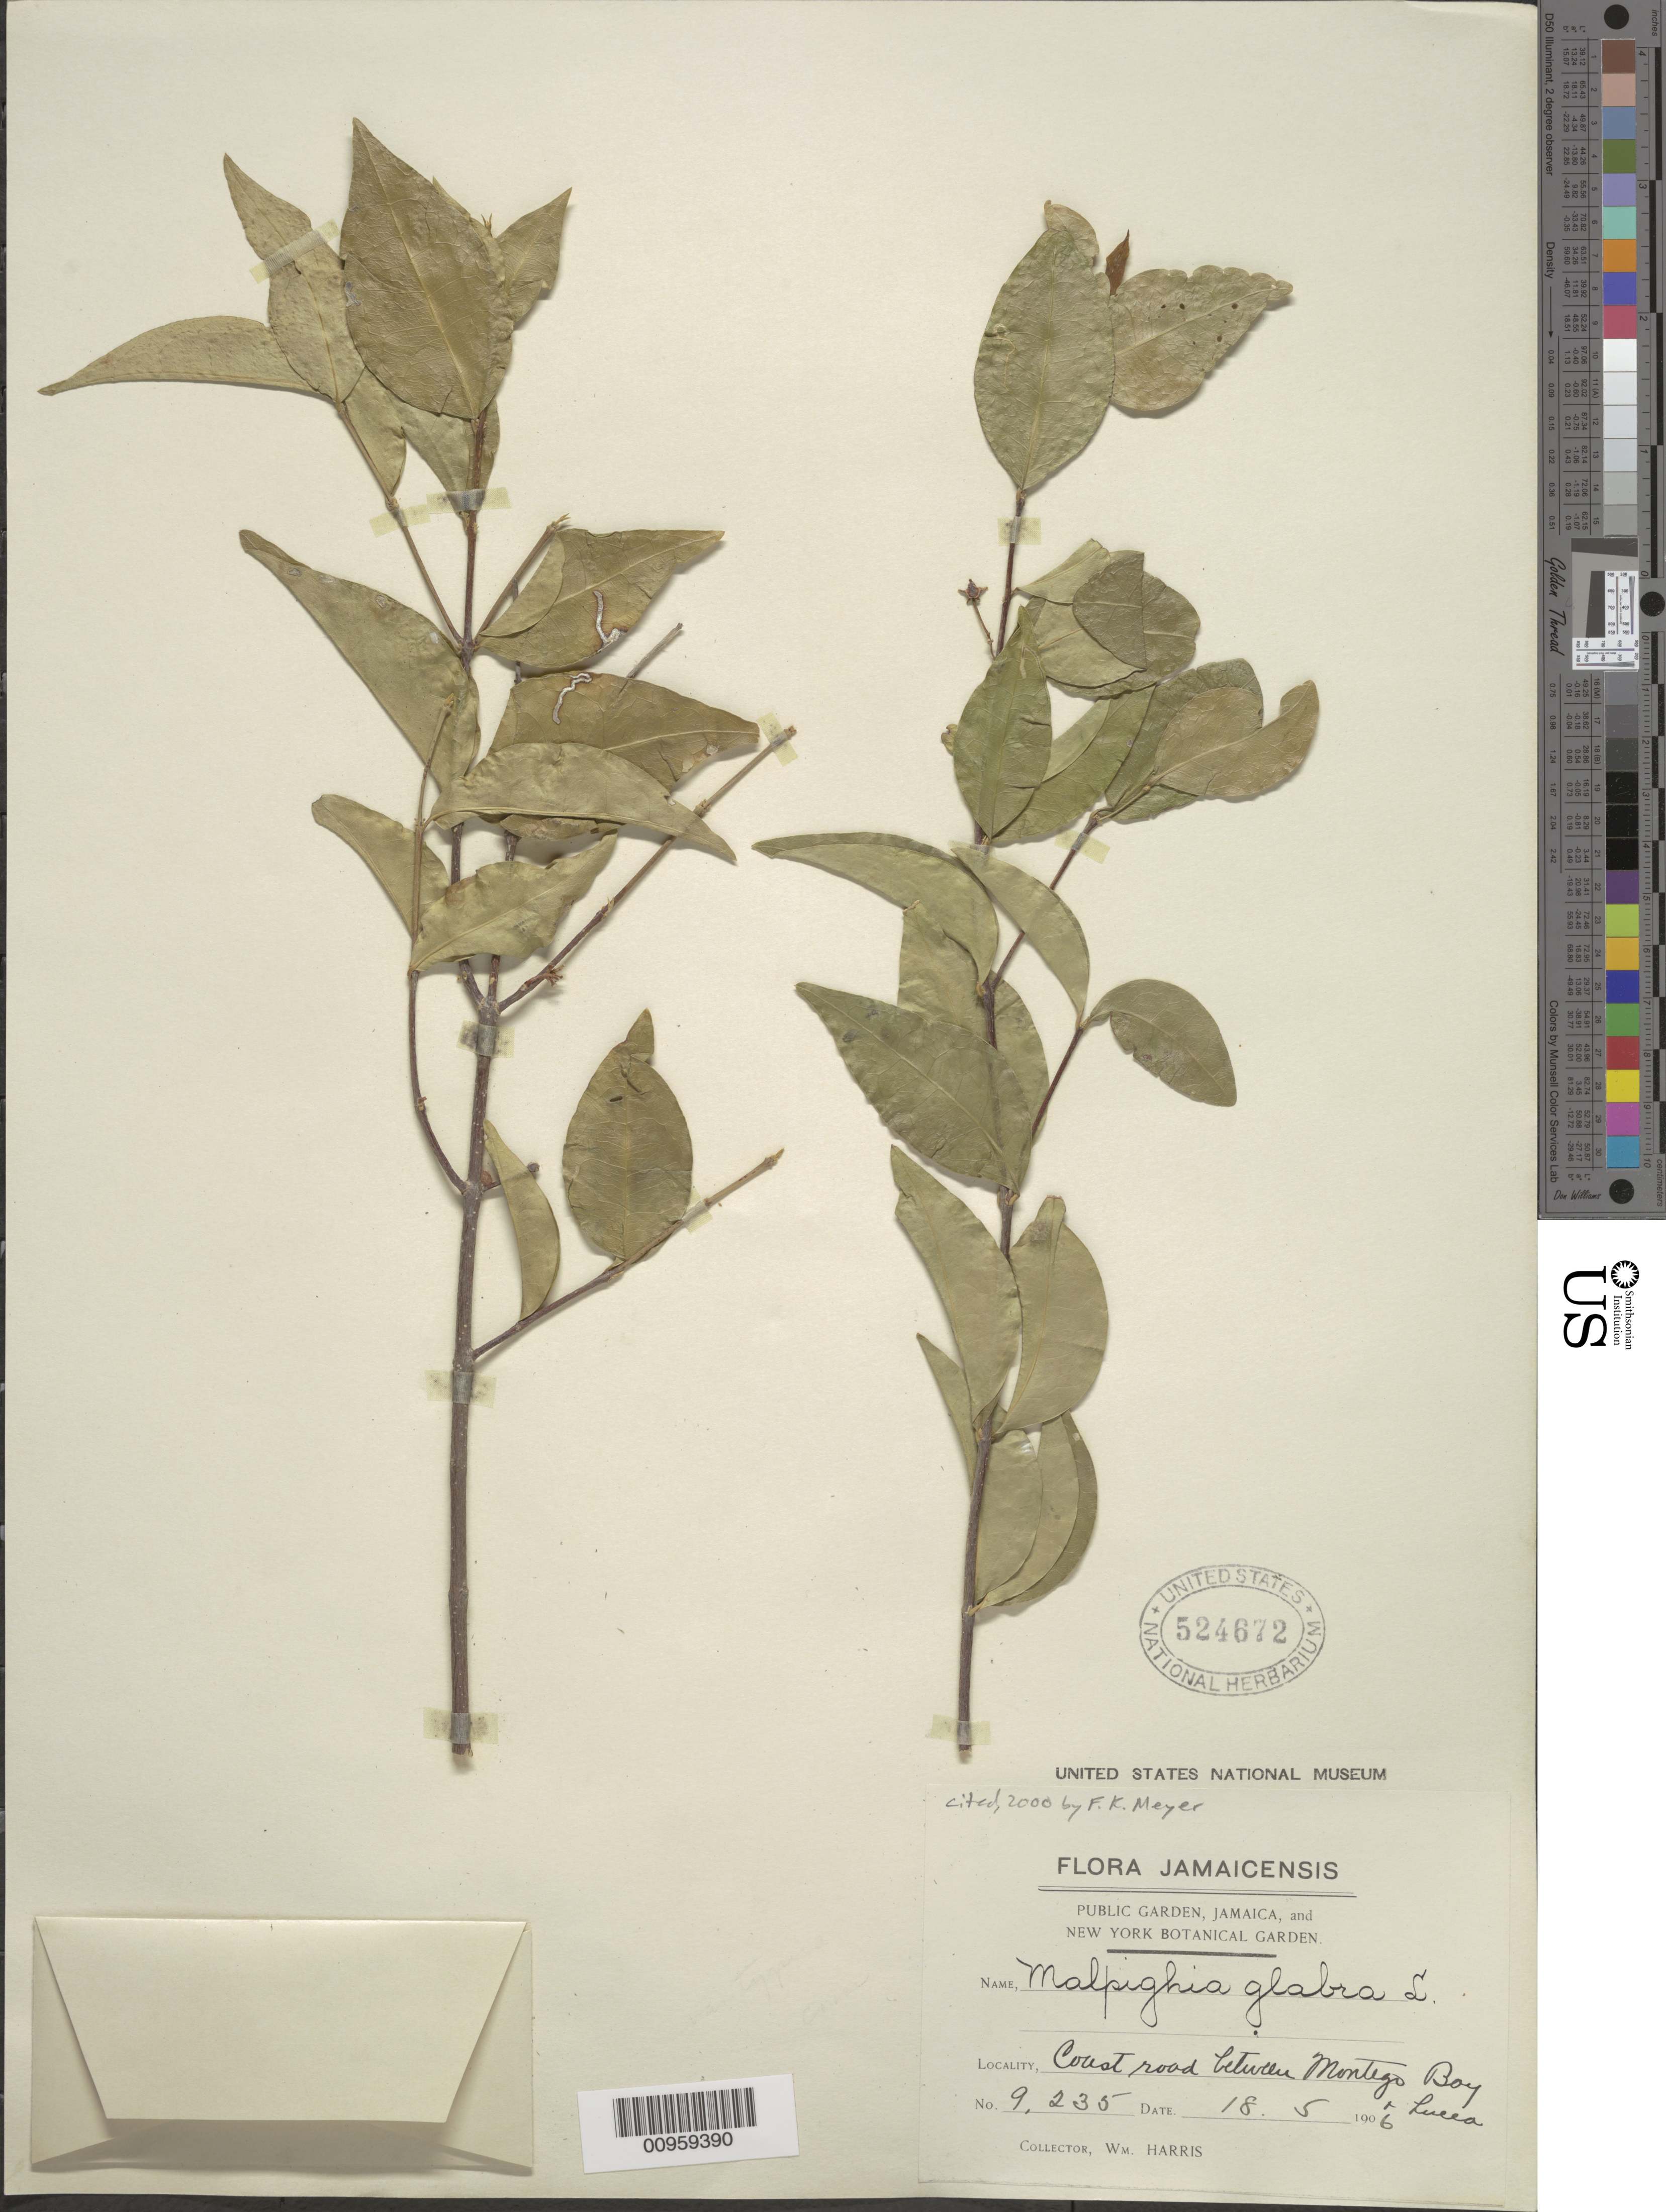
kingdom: Plantae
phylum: Tracheophyta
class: Magnoliopsida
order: Malpighiales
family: Malpighiaceae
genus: Malpighia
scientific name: Malpighia glabra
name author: L.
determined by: Meyer, F. K.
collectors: W. H. Harris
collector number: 9235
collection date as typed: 18 May 1906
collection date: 1906-05-18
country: Jamaica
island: Jamaica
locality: Road between Montego Bay and Lucea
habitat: Coast road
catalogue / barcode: US 524672